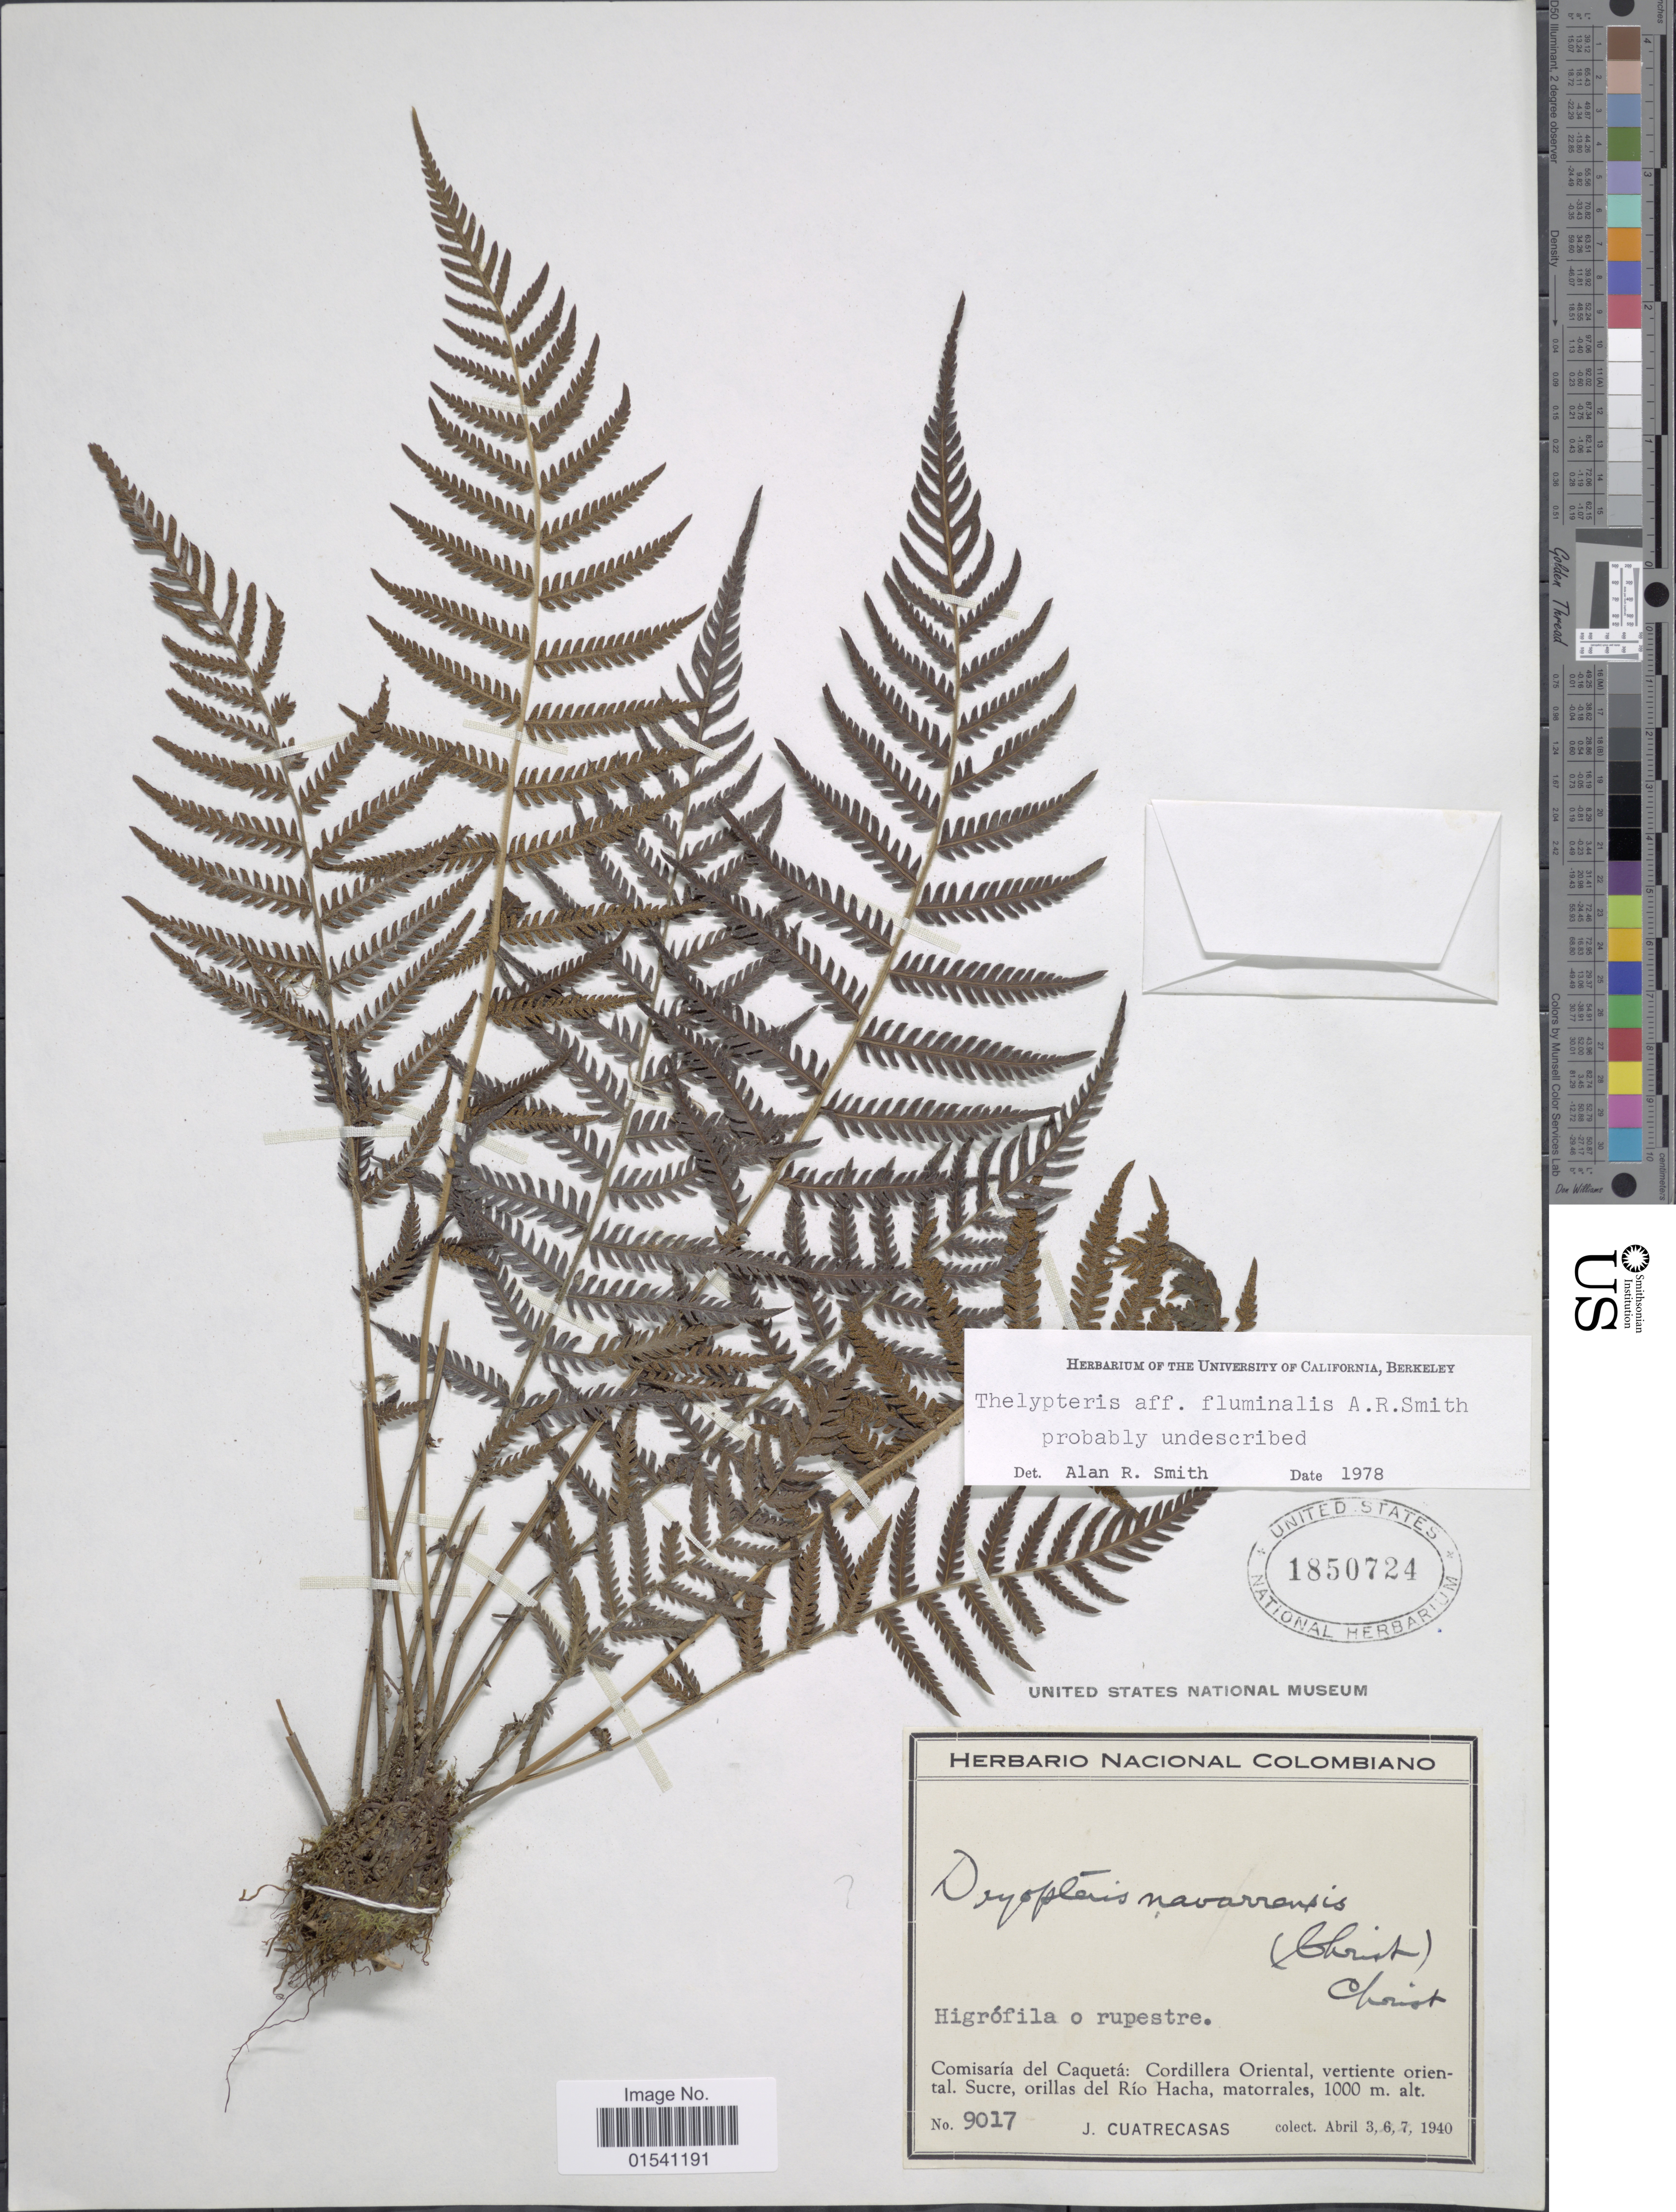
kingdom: Plantae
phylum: Tracheophyta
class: Polypodiopsida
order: Polypodiales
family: Thelypteridaceae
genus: Amauropelta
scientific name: Amauropelta sp.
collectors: J. Cuatrecasas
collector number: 9017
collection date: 1940-04-03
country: Colombia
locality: Comisaría del Caquetá: Cordillera Oriental, vertiente oriental. Sucre, orillas del Río Hacha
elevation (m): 1000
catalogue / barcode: US 1850724